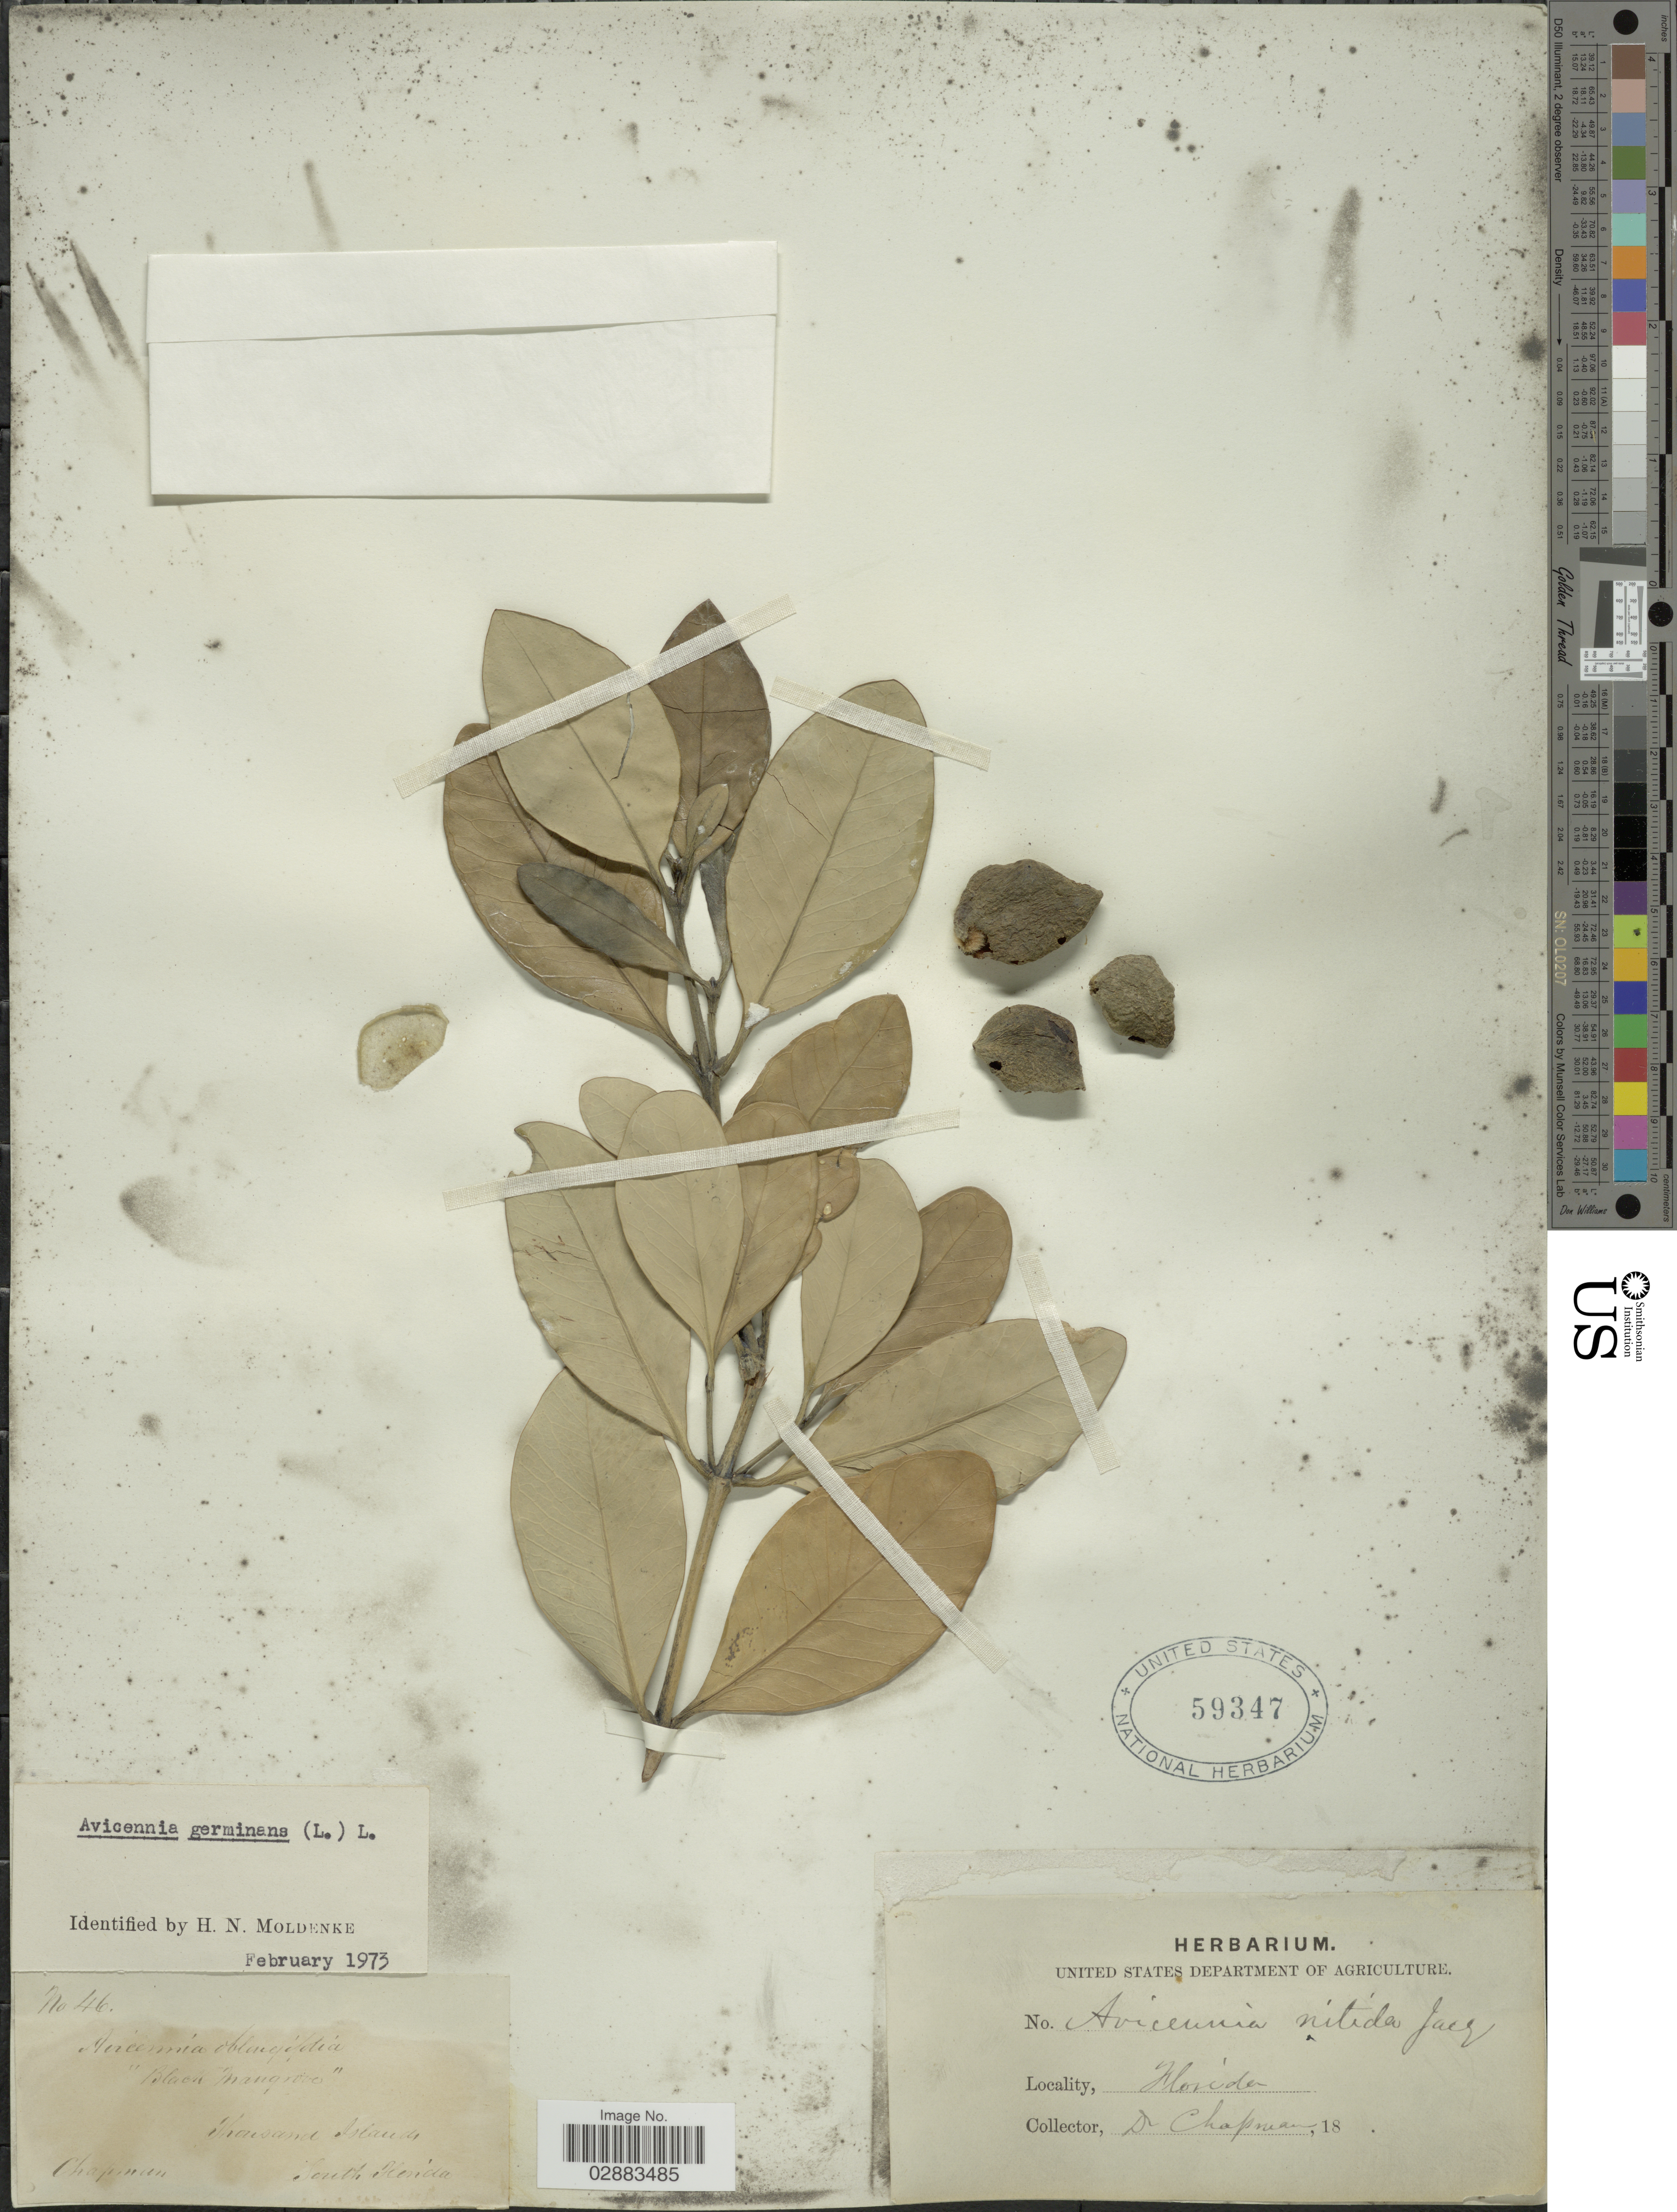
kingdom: Plantae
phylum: Tracheophyta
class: Magnoliopsida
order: Lamiales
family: Acanthaceae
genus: Avicennia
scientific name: Avicennia germinans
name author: (L.) L.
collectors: A. Chapman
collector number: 46*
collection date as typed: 18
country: United States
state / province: Florida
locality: Thousand Islands.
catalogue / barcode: US 59347